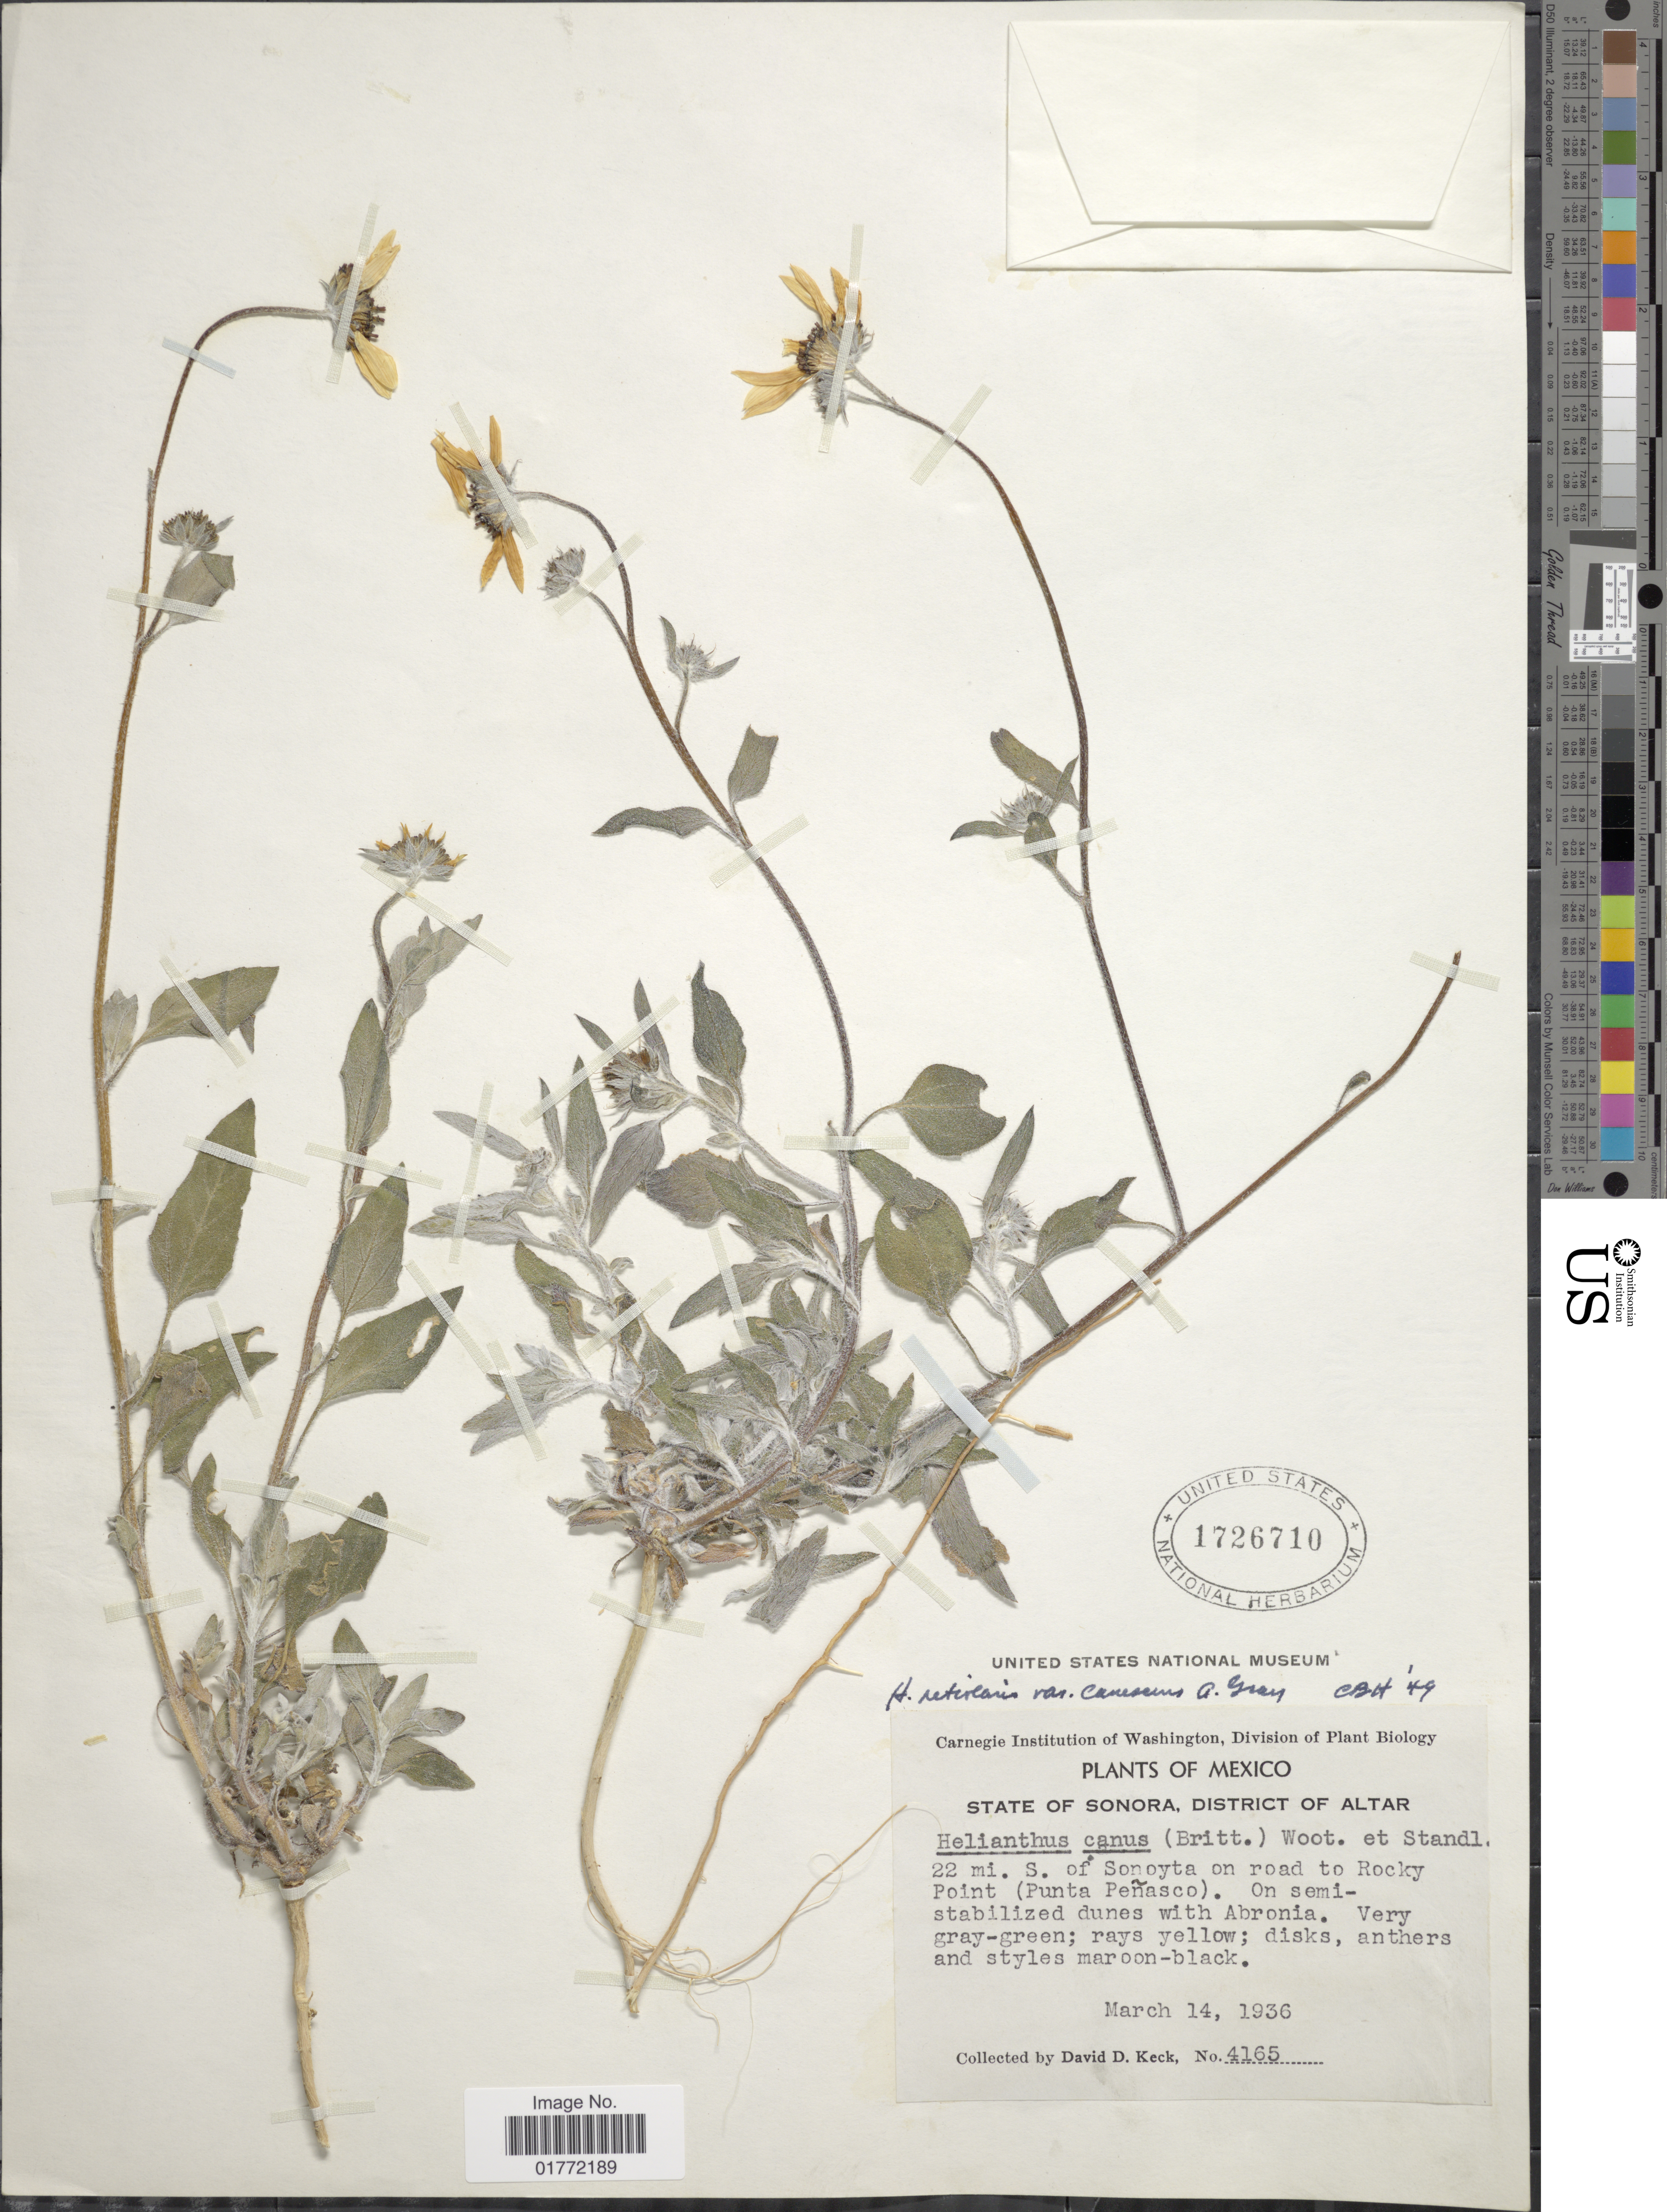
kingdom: Plantae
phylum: Tracheophyta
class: Magnoliopsida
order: Asterales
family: Asteraceae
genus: Helianthus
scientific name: Helianthus petiolaris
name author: Nutt.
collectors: D. D. Keck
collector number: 4165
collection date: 1936-03-14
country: Mexico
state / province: Sonora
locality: District of Altar, 22 mi. S. of Sonoyta on road to Rocky Point (Punta Penasco)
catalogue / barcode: US 1726710